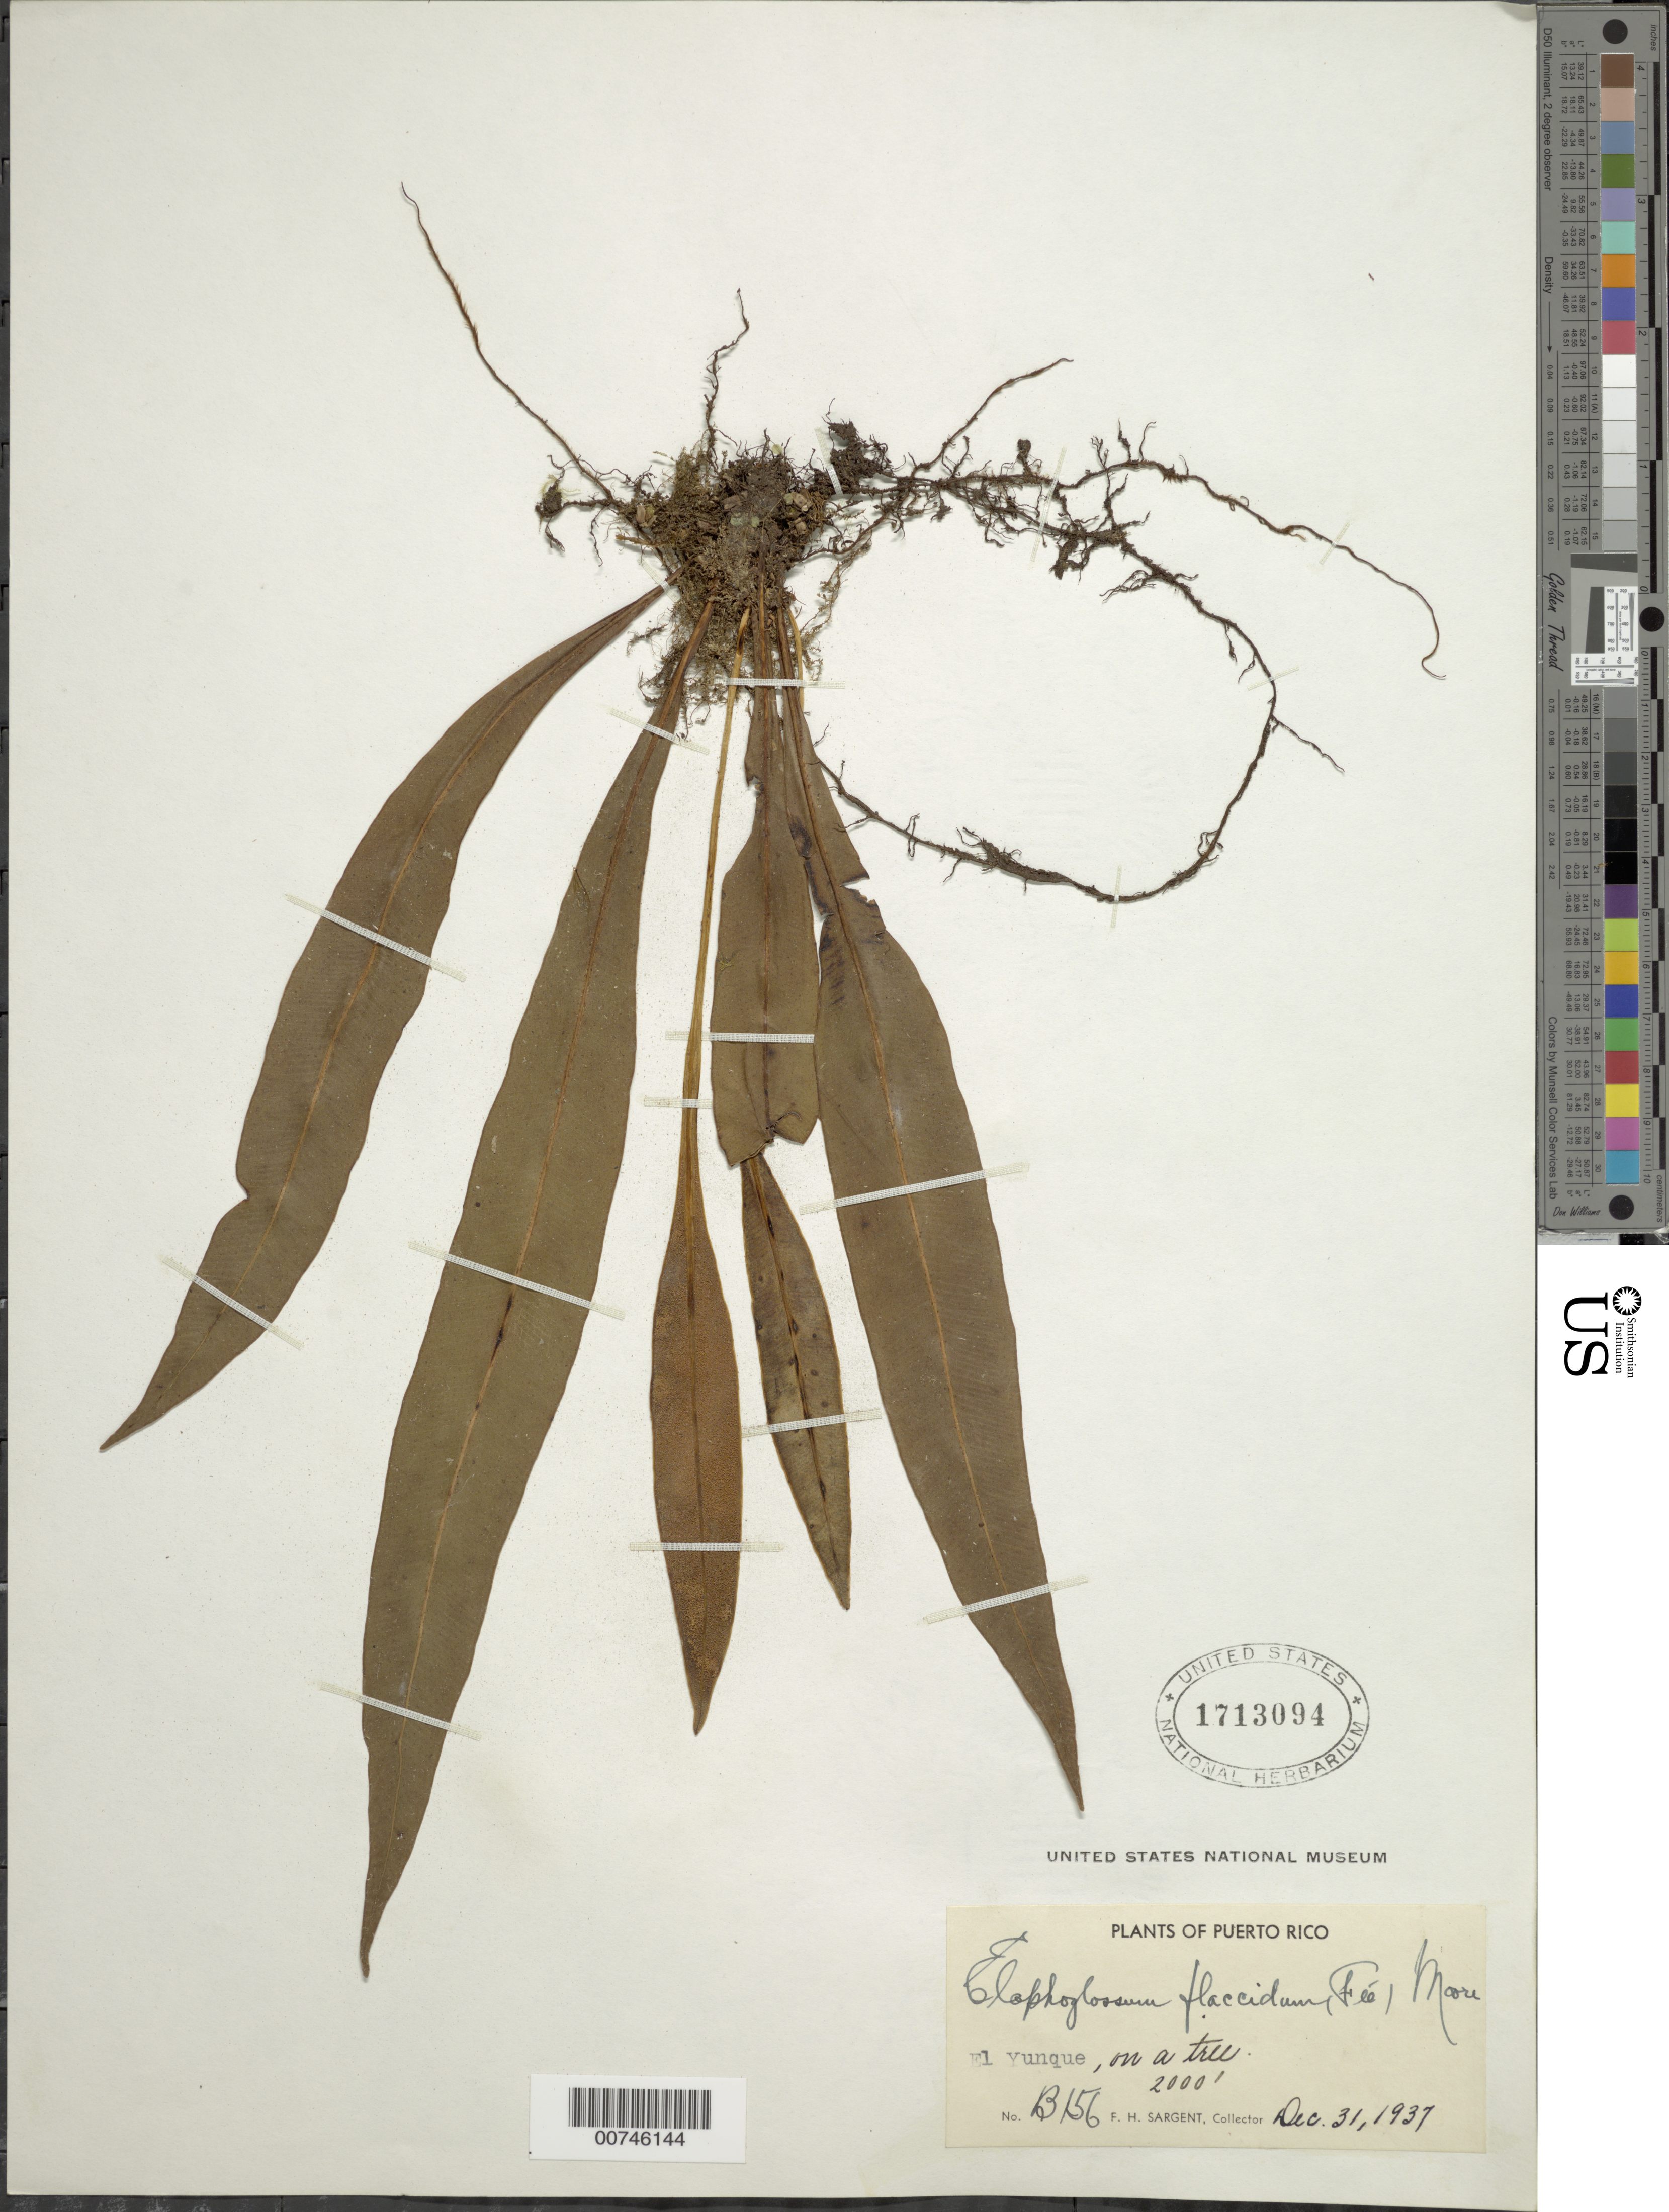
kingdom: Plantae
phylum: Tracheophyta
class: Polypodiopsida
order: Polypodiales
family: Dryopteridaceae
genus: Elaphoglossum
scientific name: Elaphoglossum rigidum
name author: (Aubl.) Urb.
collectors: F. H. Sargent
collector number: B156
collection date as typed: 31 Dec 1937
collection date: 1937-12-31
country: Puerto Rico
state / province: Río Grande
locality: El Yunque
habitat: On a Tree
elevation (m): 610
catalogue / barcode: US 1713094